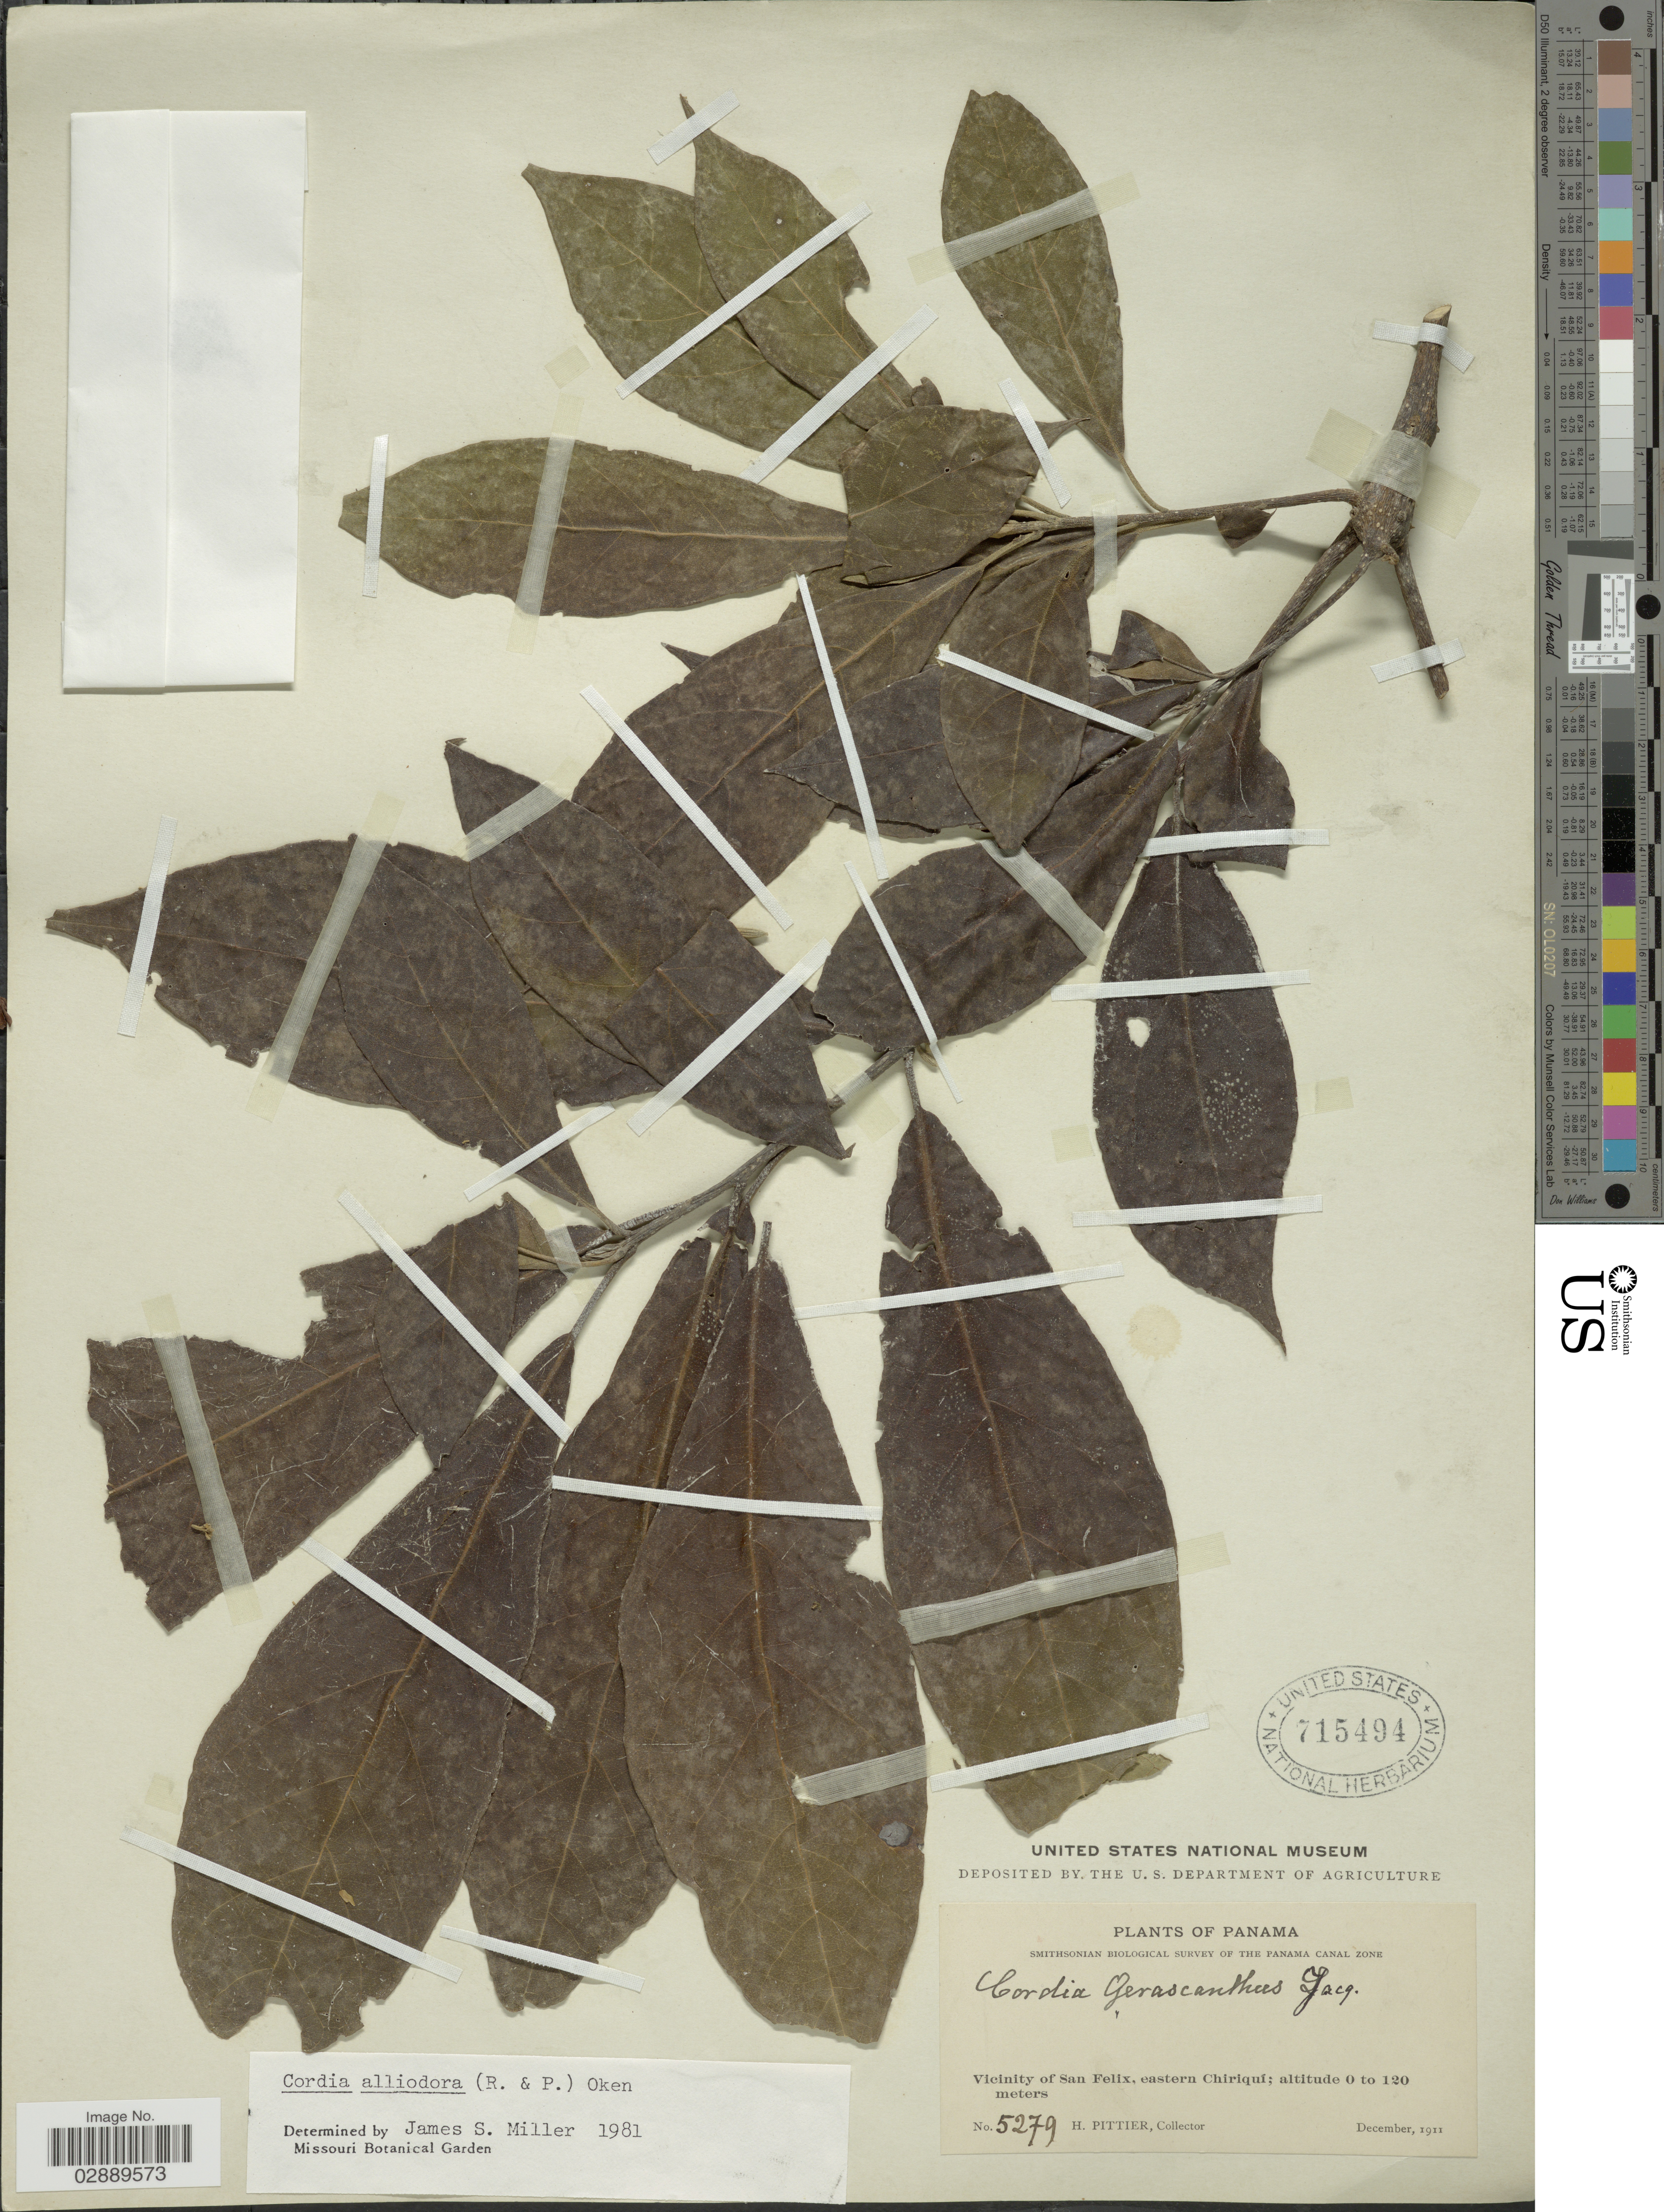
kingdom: Plantae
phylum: Tracheophyta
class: Magnoliopsida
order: Boraginales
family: Cordiaceae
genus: Cordia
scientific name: Cordia alliodora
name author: (Ruiz & Pav.) Oken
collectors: H. F. Pittier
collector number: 5279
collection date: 1911-12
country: Panama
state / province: Chiriqui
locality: Vicinity of San Felix, eastern Chiriqui.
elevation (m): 0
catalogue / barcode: US 715494